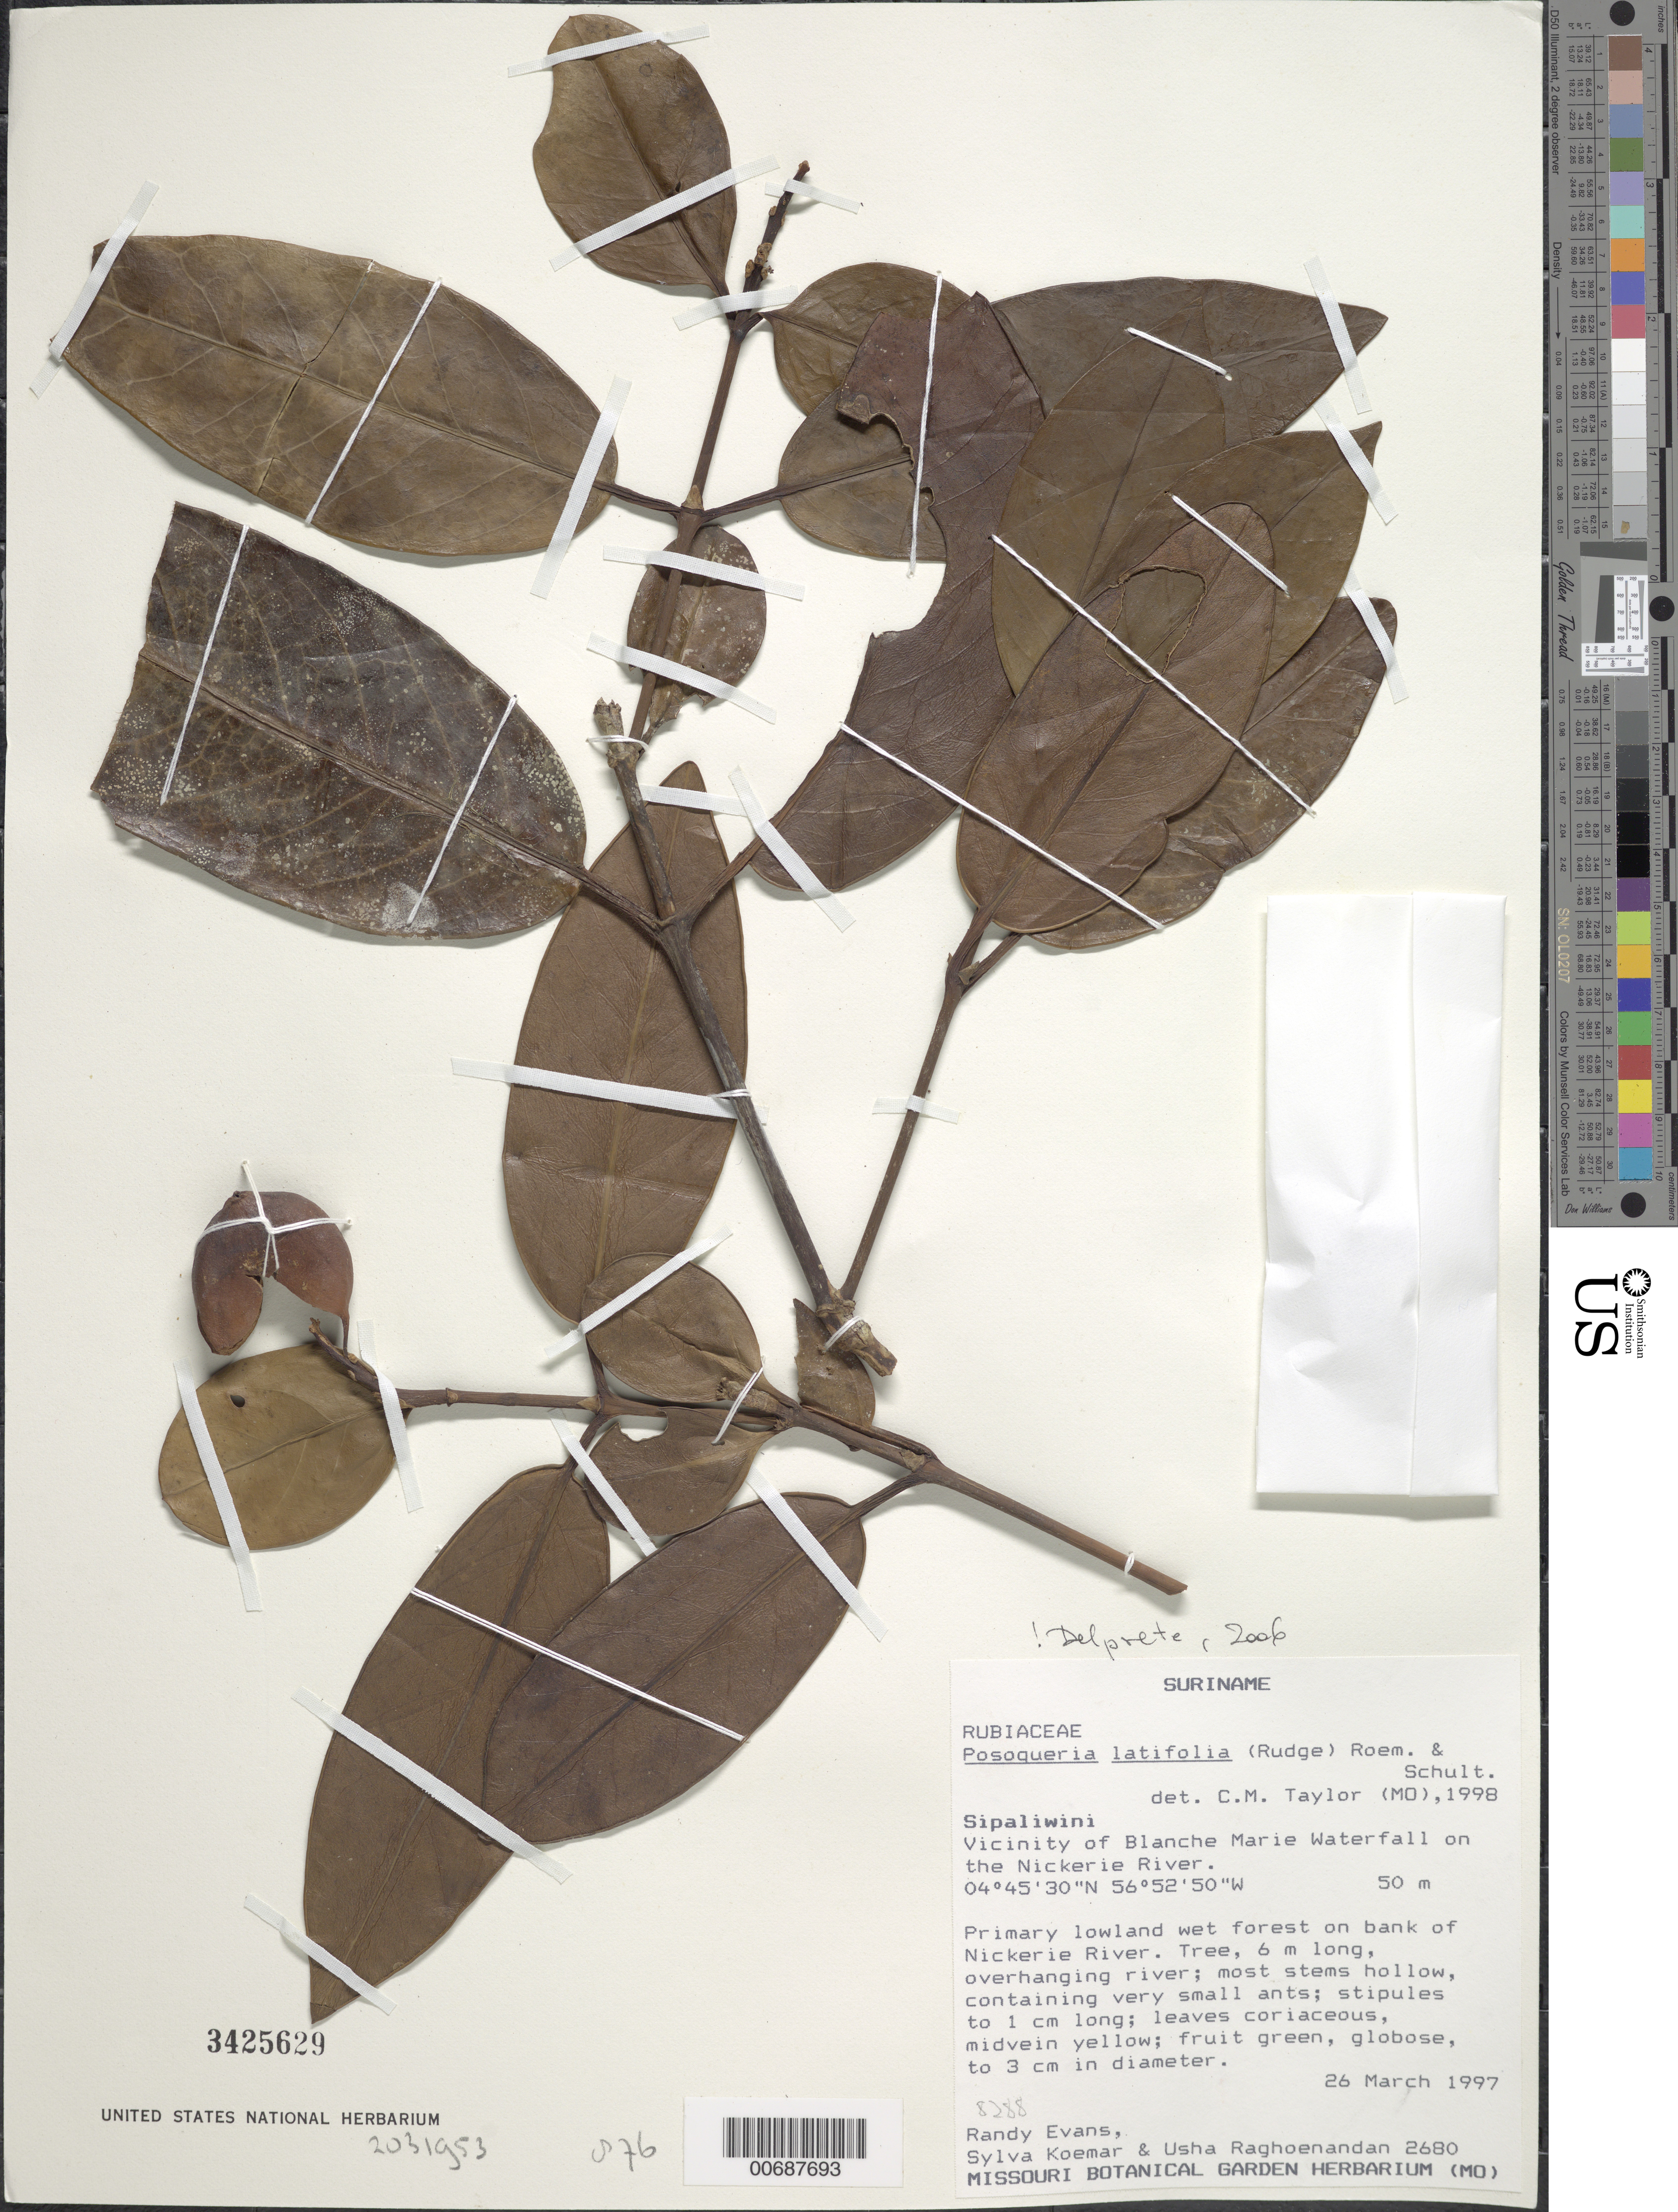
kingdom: Plantae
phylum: Tracheophyta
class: Magnoliopsida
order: Gentianales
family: Rubiaceae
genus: Posoqueria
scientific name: Posoqueria latifolia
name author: (Rudge) Roem. & Schult.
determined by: Delprete, P. G., Herb. de Guyane Cay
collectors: R. Evans, S. Koemar & U. Raghoenandan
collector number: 2680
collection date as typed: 26-Mar-97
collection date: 1997-03-26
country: Suriname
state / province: Sipaliwini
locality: Blanche Marie Waterfall, vic., on Nickerie R.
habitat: Primary lowland wet forest on bank of River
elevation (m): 50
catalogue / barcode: US 3425629